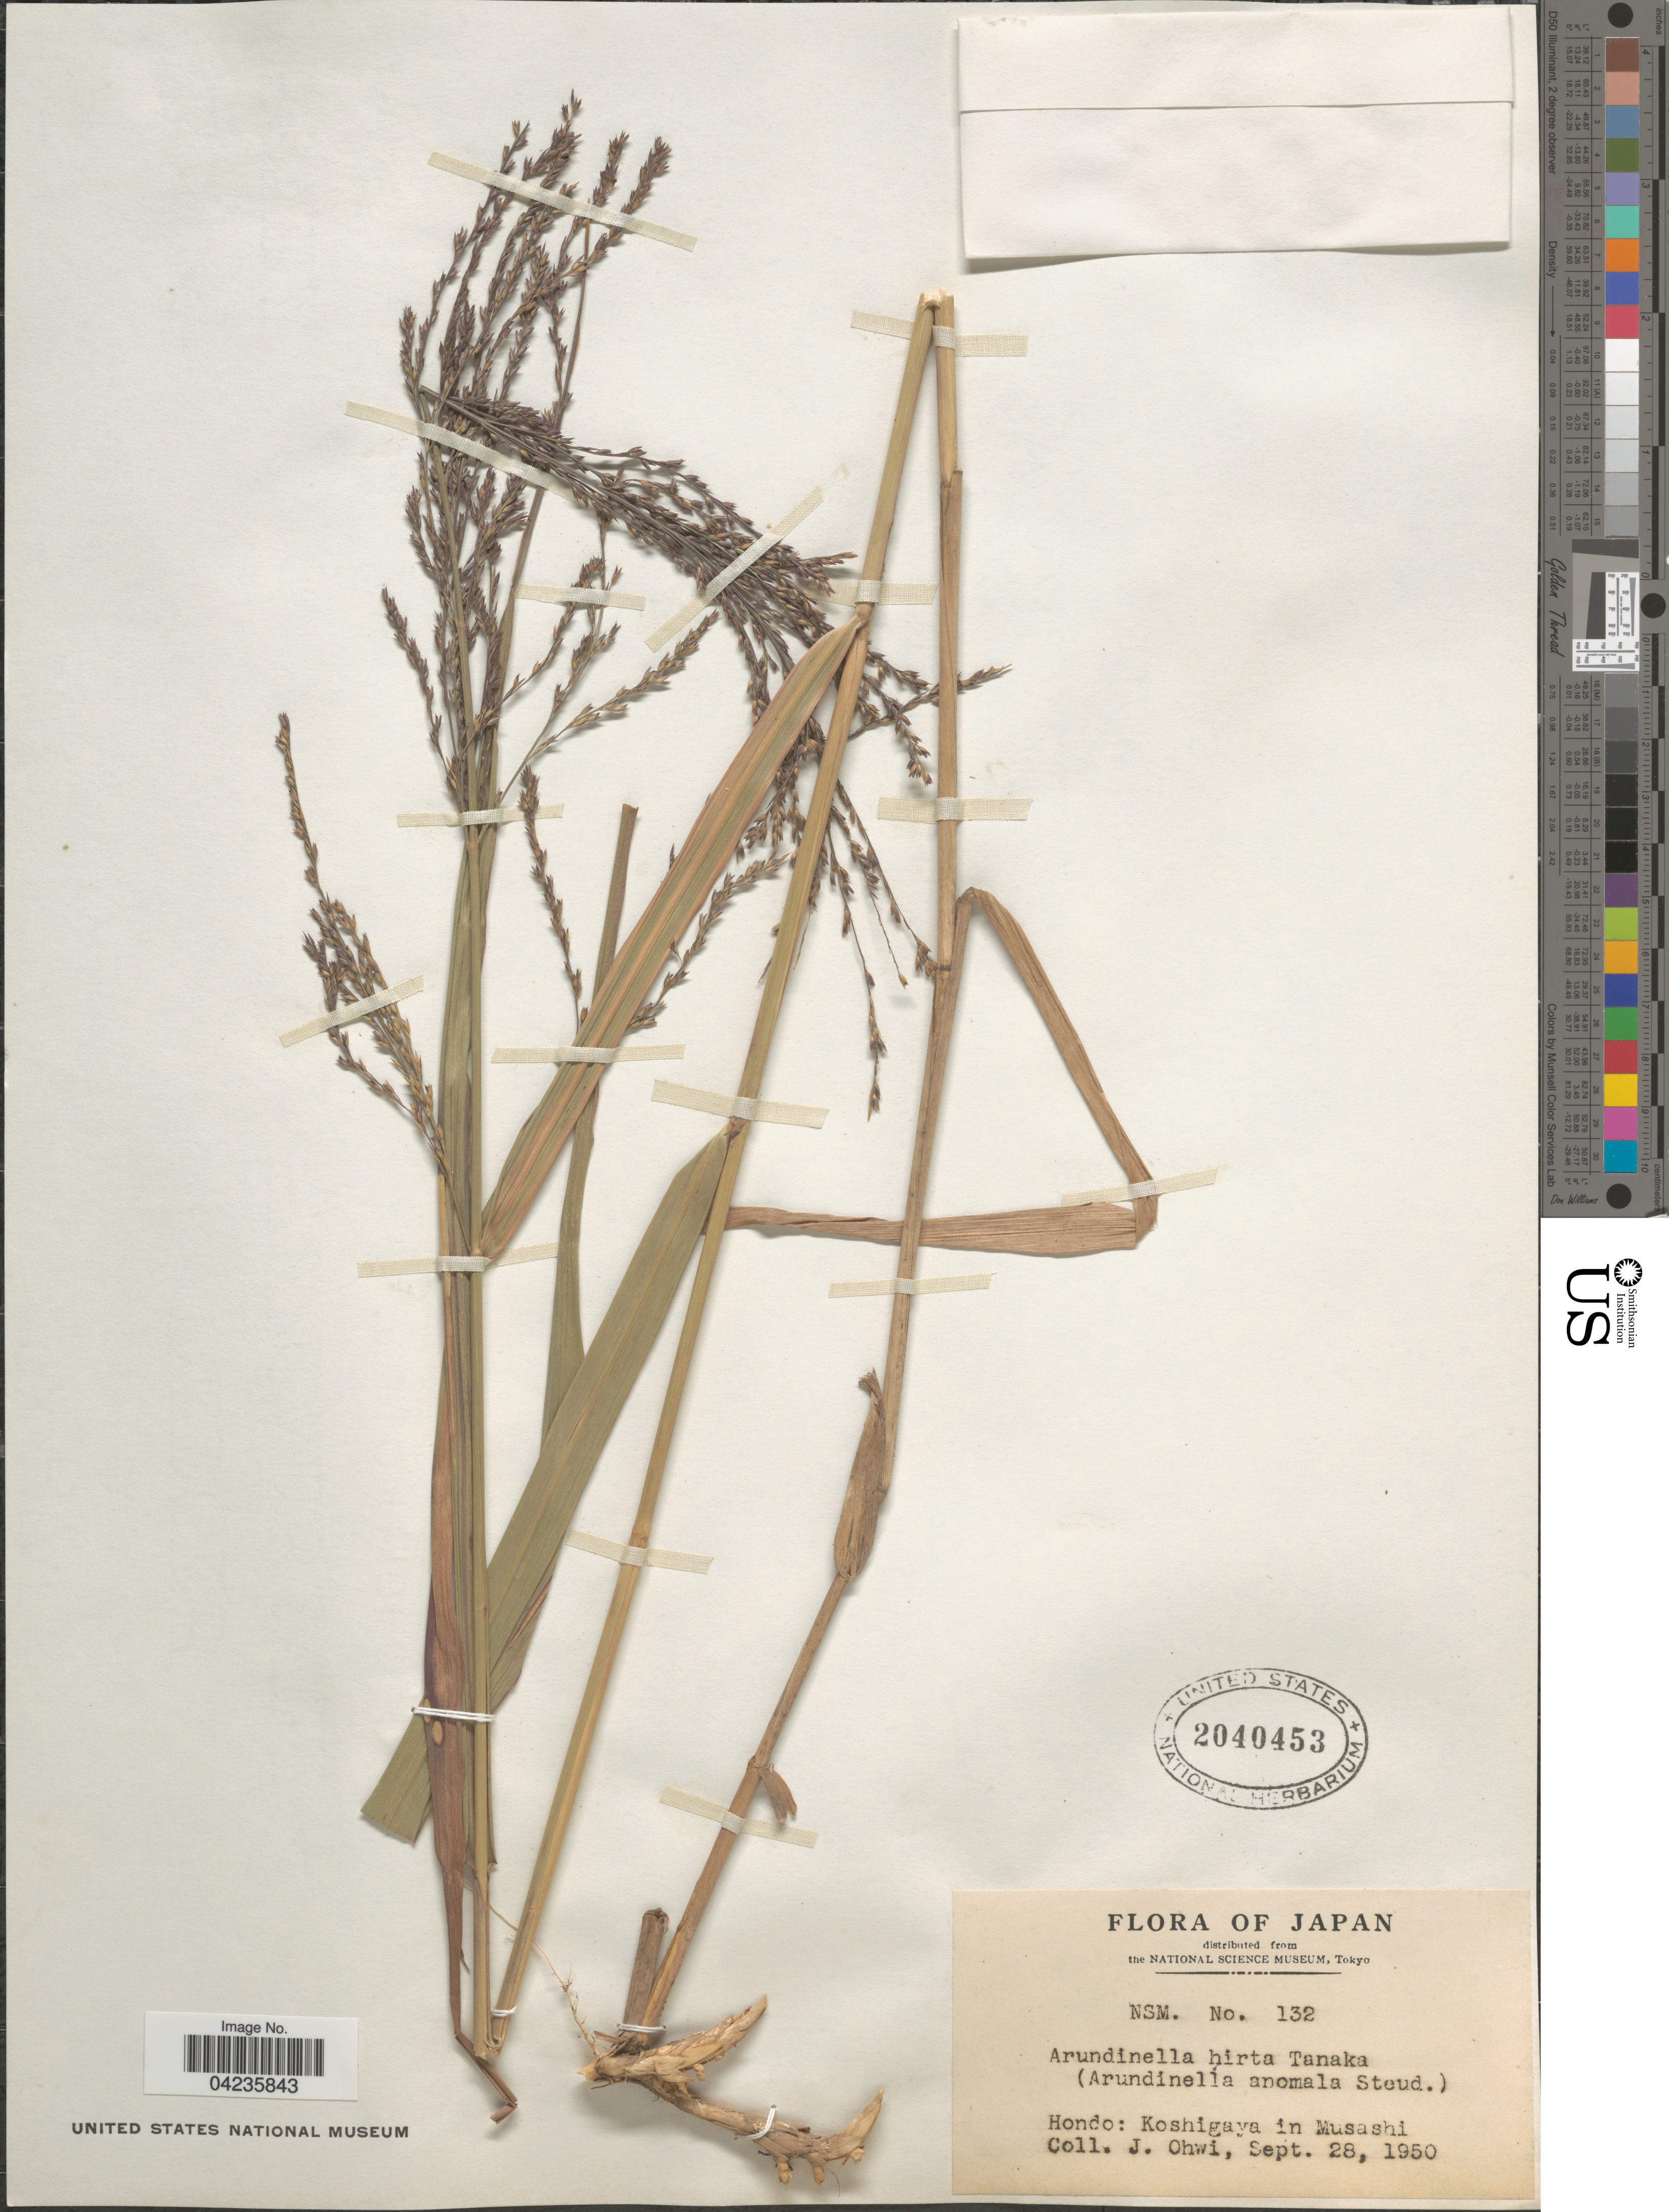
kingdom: Plantae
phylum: Tracheophyta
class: Liliopsida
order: Poales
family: Poaceae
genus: Arundinella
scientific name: Arundinella hirta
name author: (Thunb.) Tanaka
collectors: J. Ohwi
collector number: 132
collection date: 1950-09-28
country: Japan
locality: Hondo: Koshigaya in Musashi.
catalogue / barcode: US 2040453